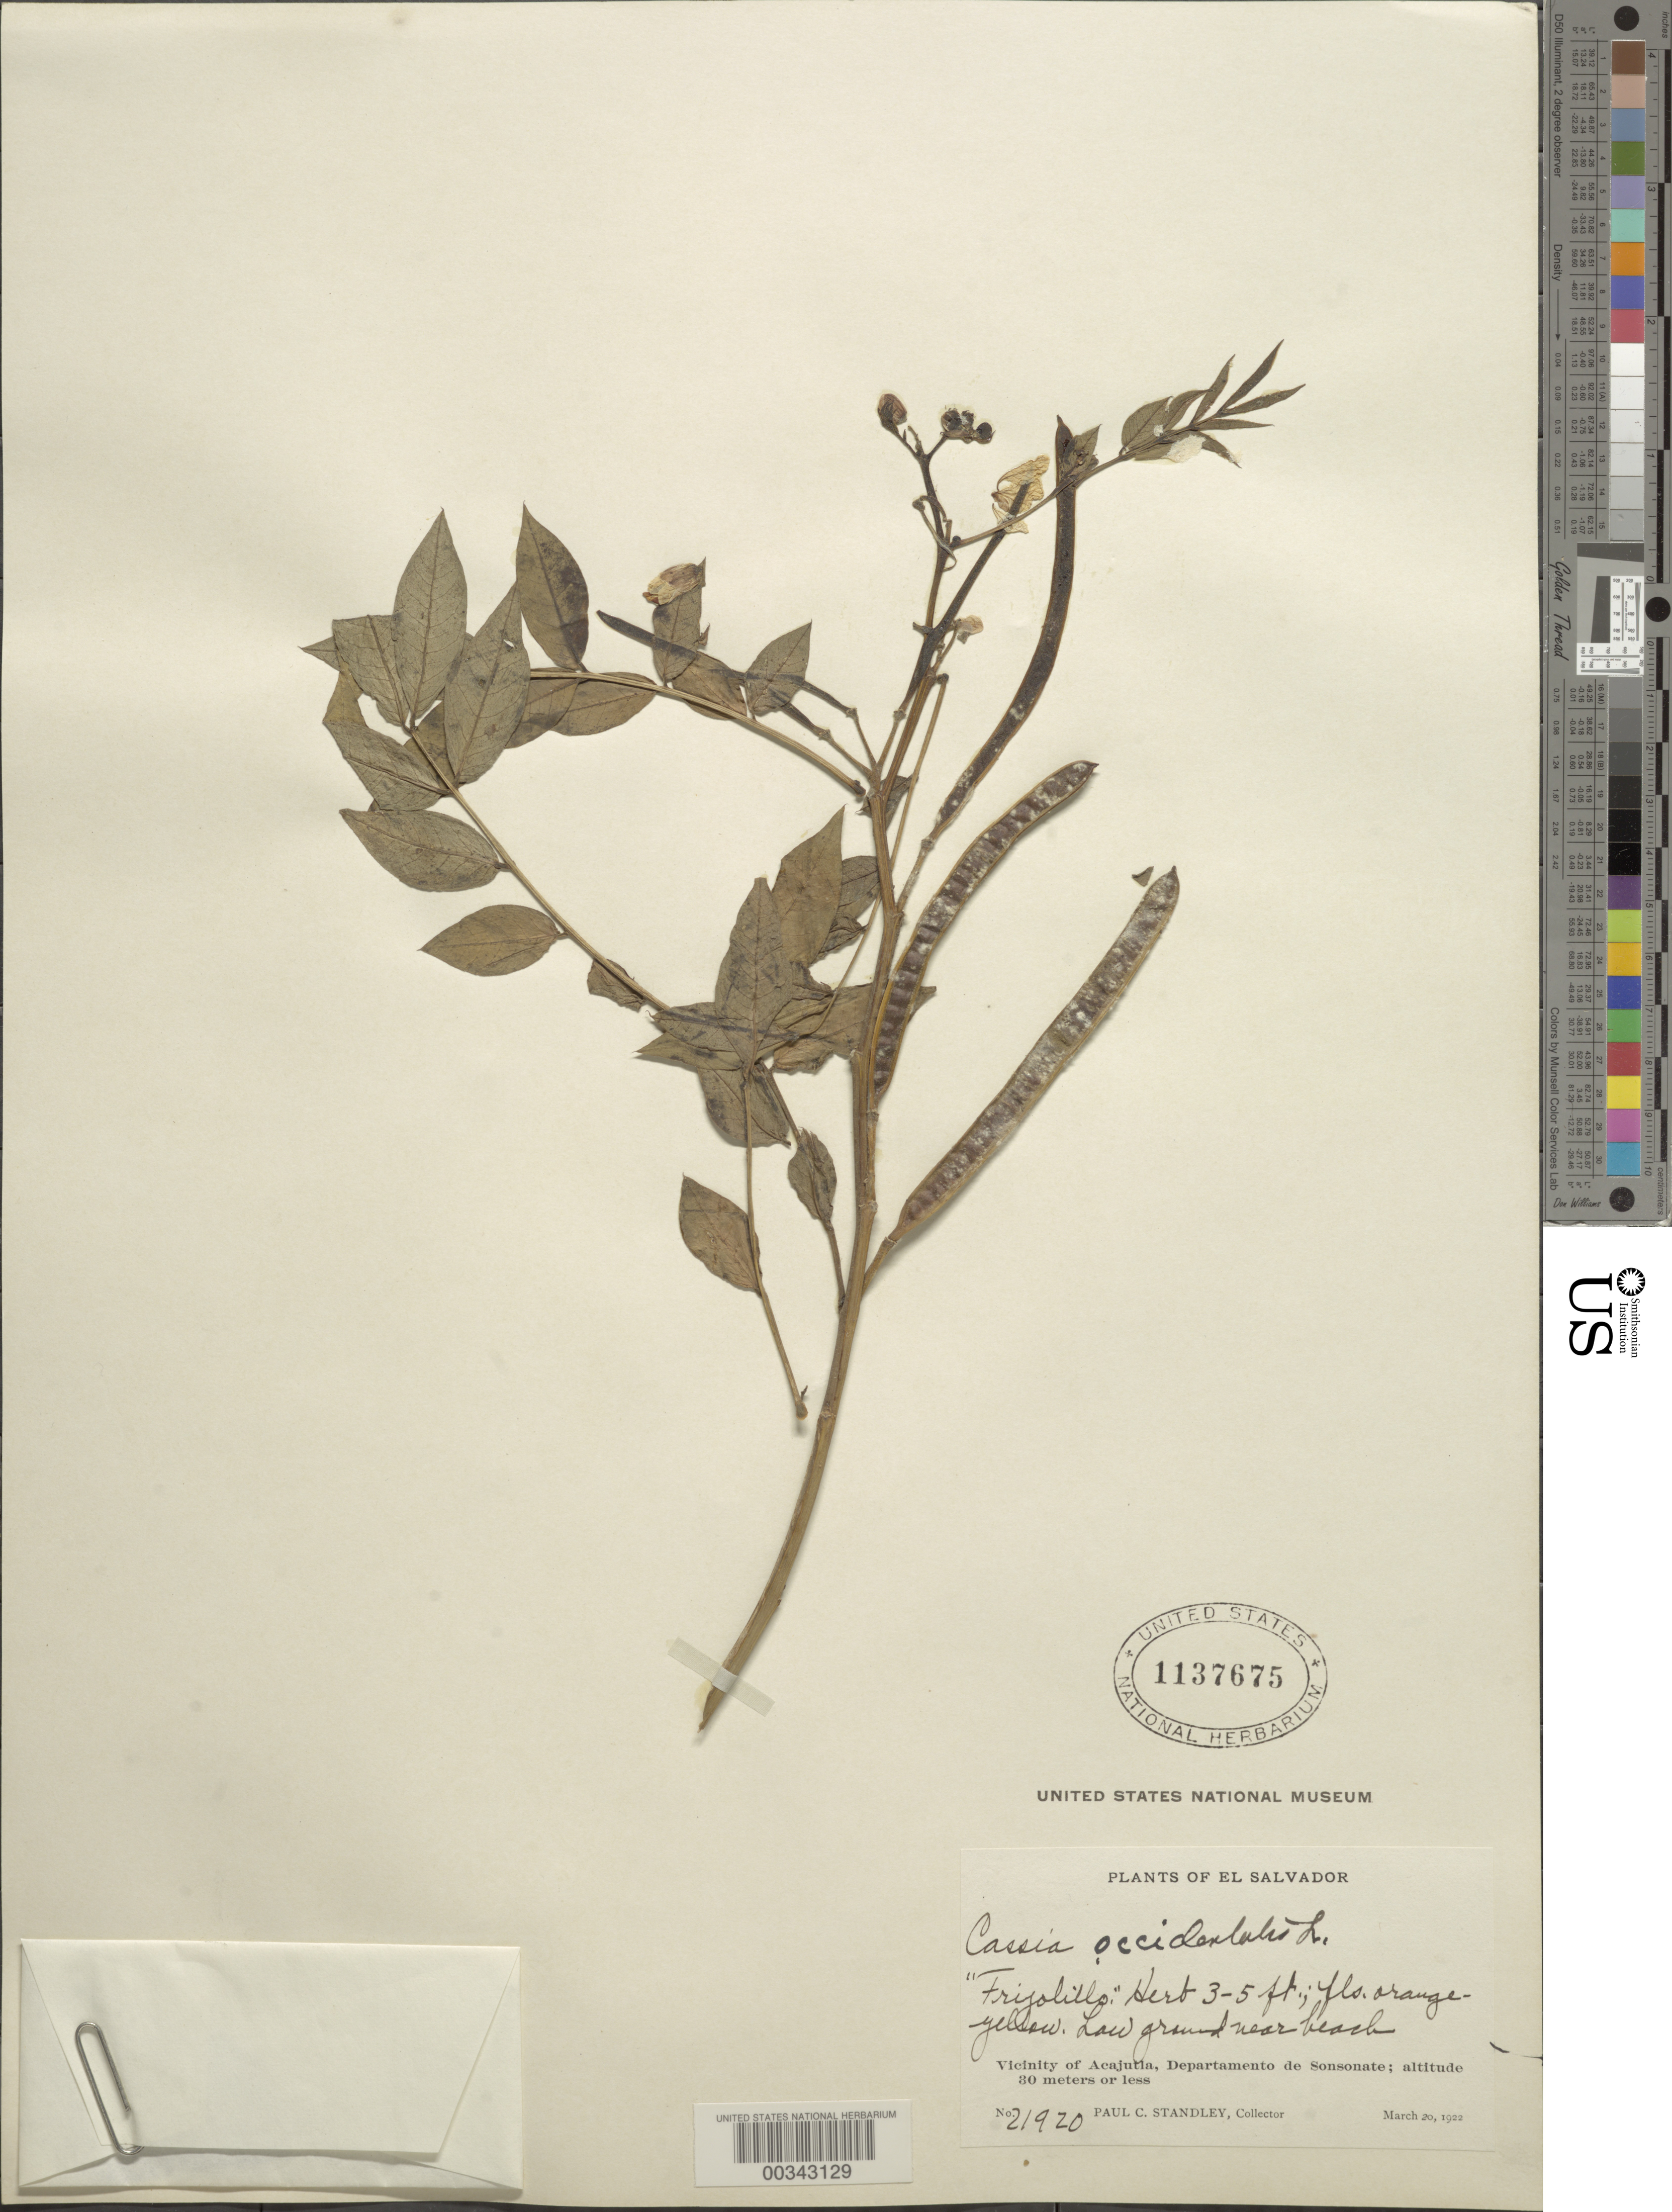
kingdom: Plantae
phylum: Tracheophyta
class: Magnoliopsida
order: Fabales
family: Fabaceae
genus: Senna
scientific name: Senna occidentalis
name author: (L.) Link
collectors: P. C. Standley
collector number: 21920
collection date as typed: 20 Mar 1922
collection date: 1922-03-20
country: El Salvador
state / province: Sonsonate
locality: Vicinity of Acajutla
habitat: Low ground near beach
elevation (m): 30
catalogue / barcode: US 1137675